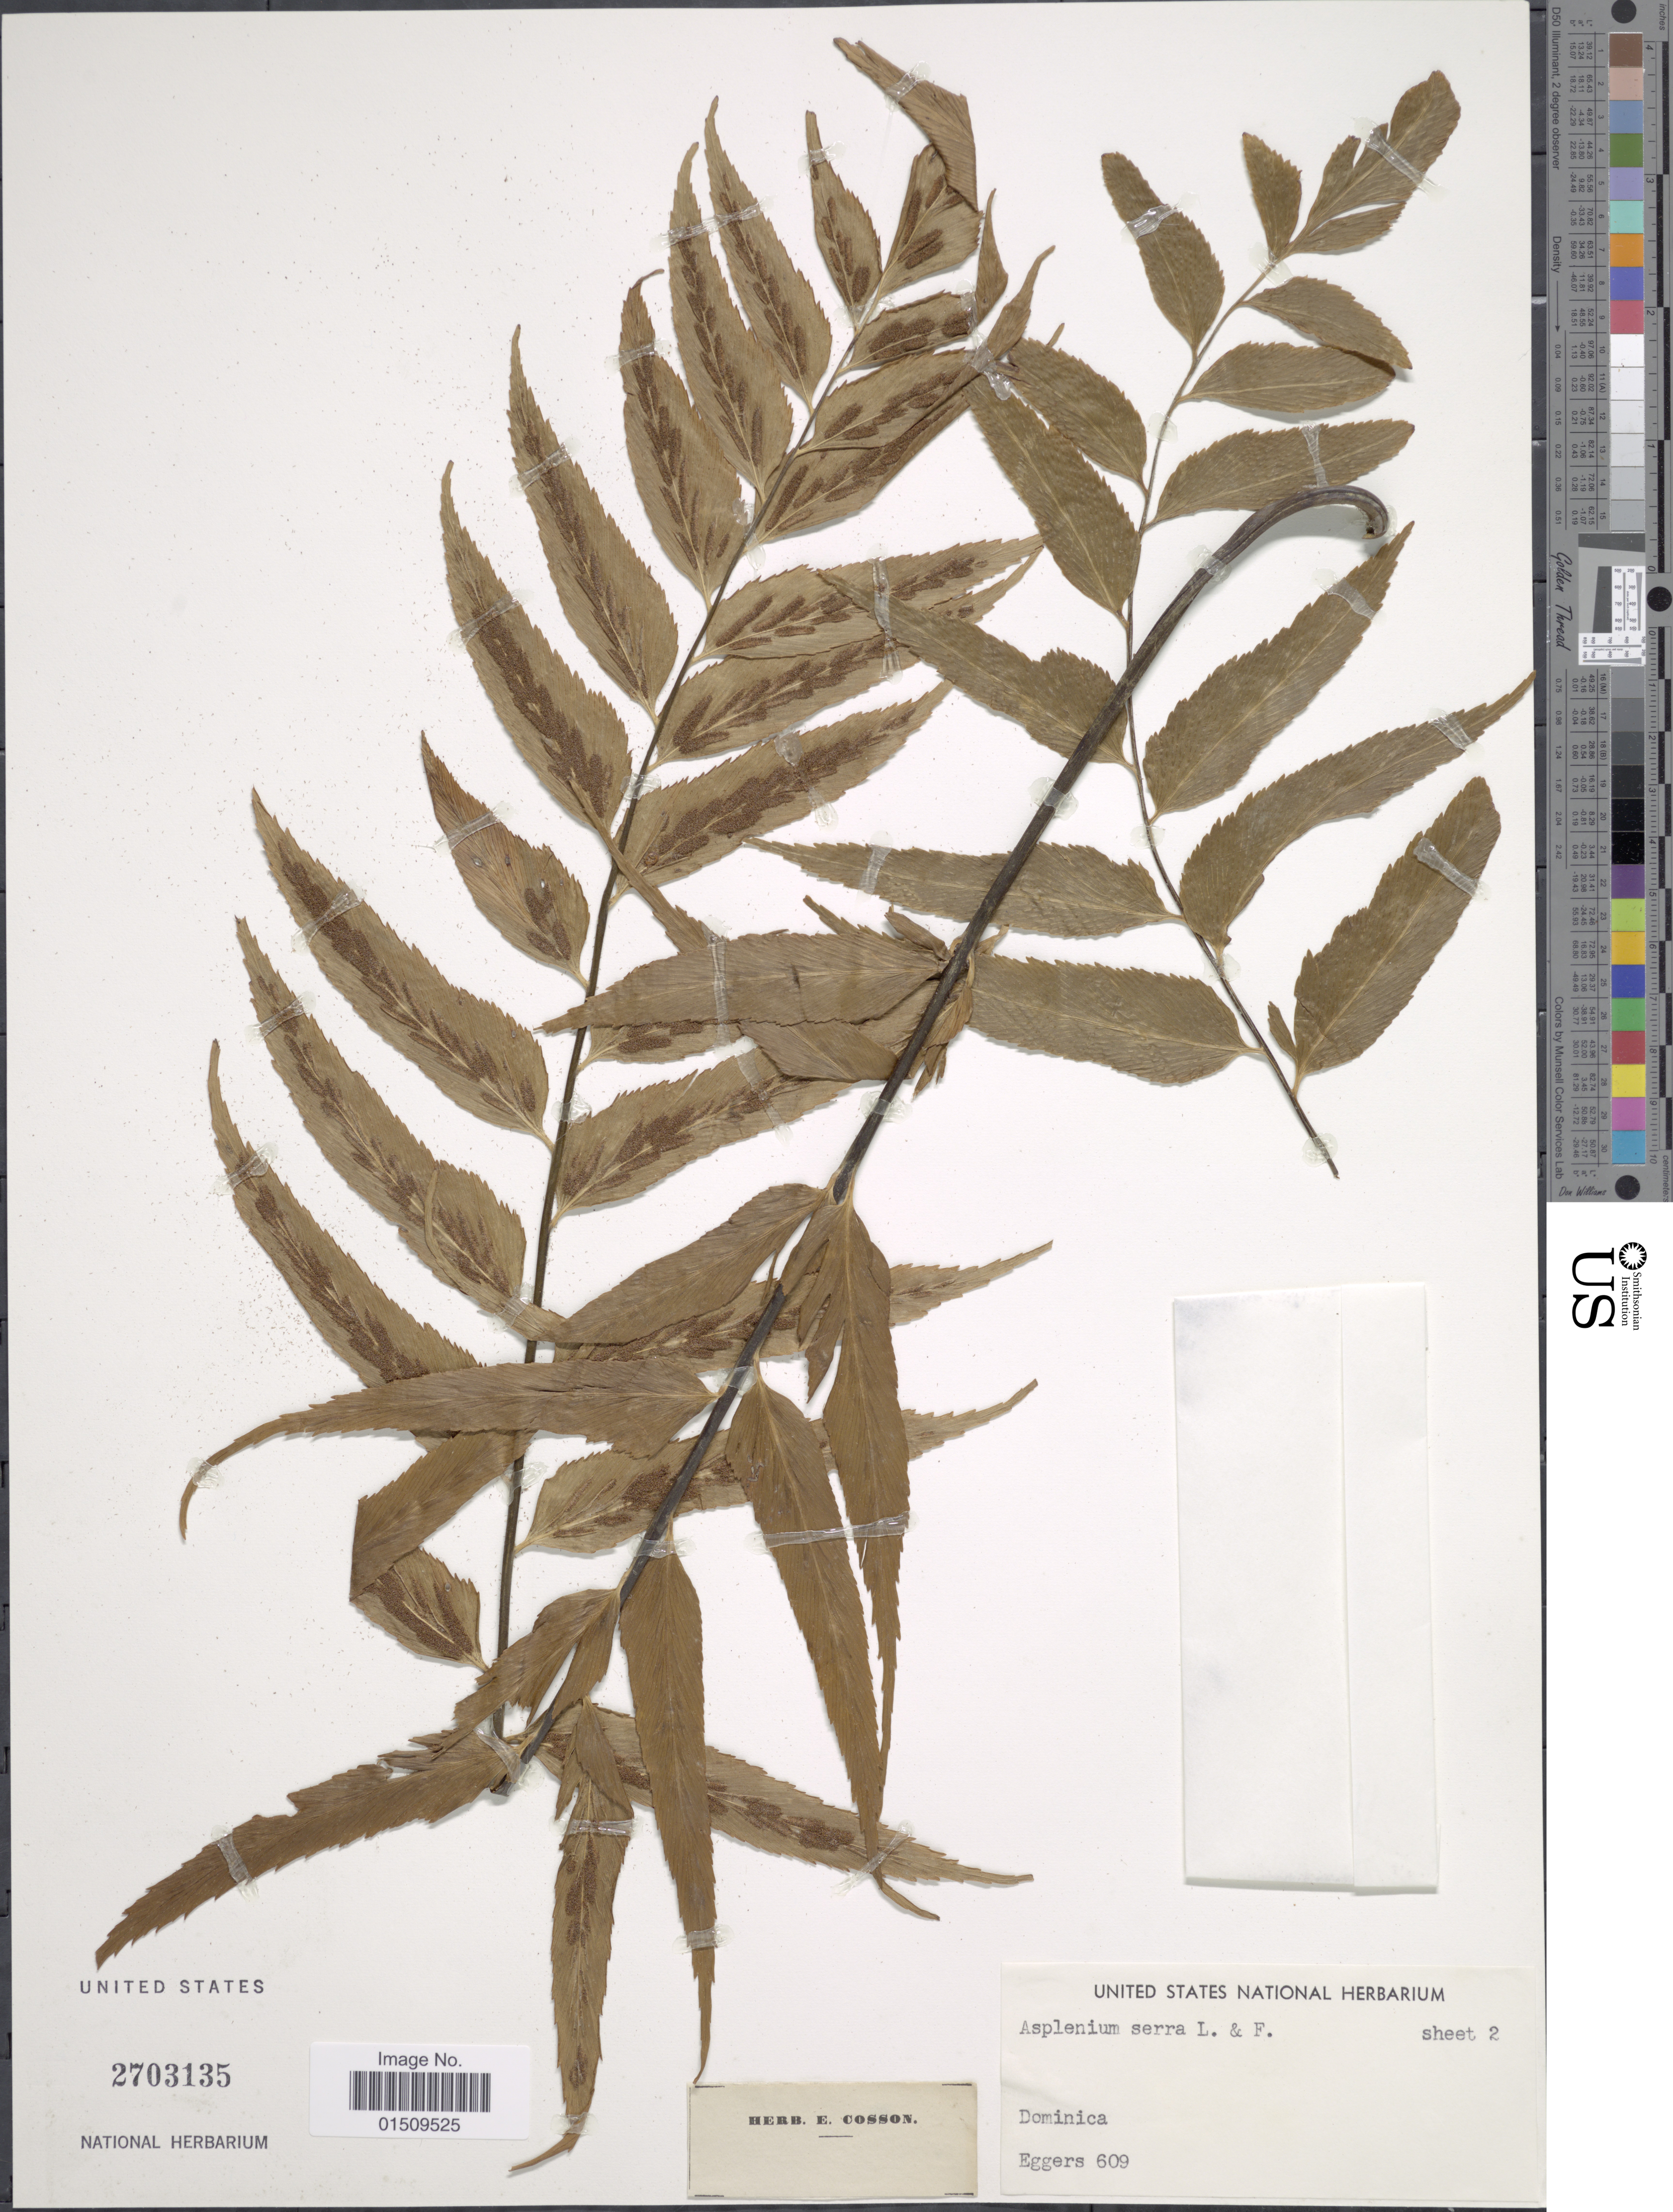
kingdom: Plantae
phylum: Tracheophyta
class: Polypodiopsida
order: Polypodiales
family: Aspleniaceae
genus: Asplenium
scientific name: Asplenium serra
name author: Langsd. & Fisch.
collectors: -. Eggers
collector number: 609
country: Dominica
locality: Dominca.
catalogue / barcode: US 2703135